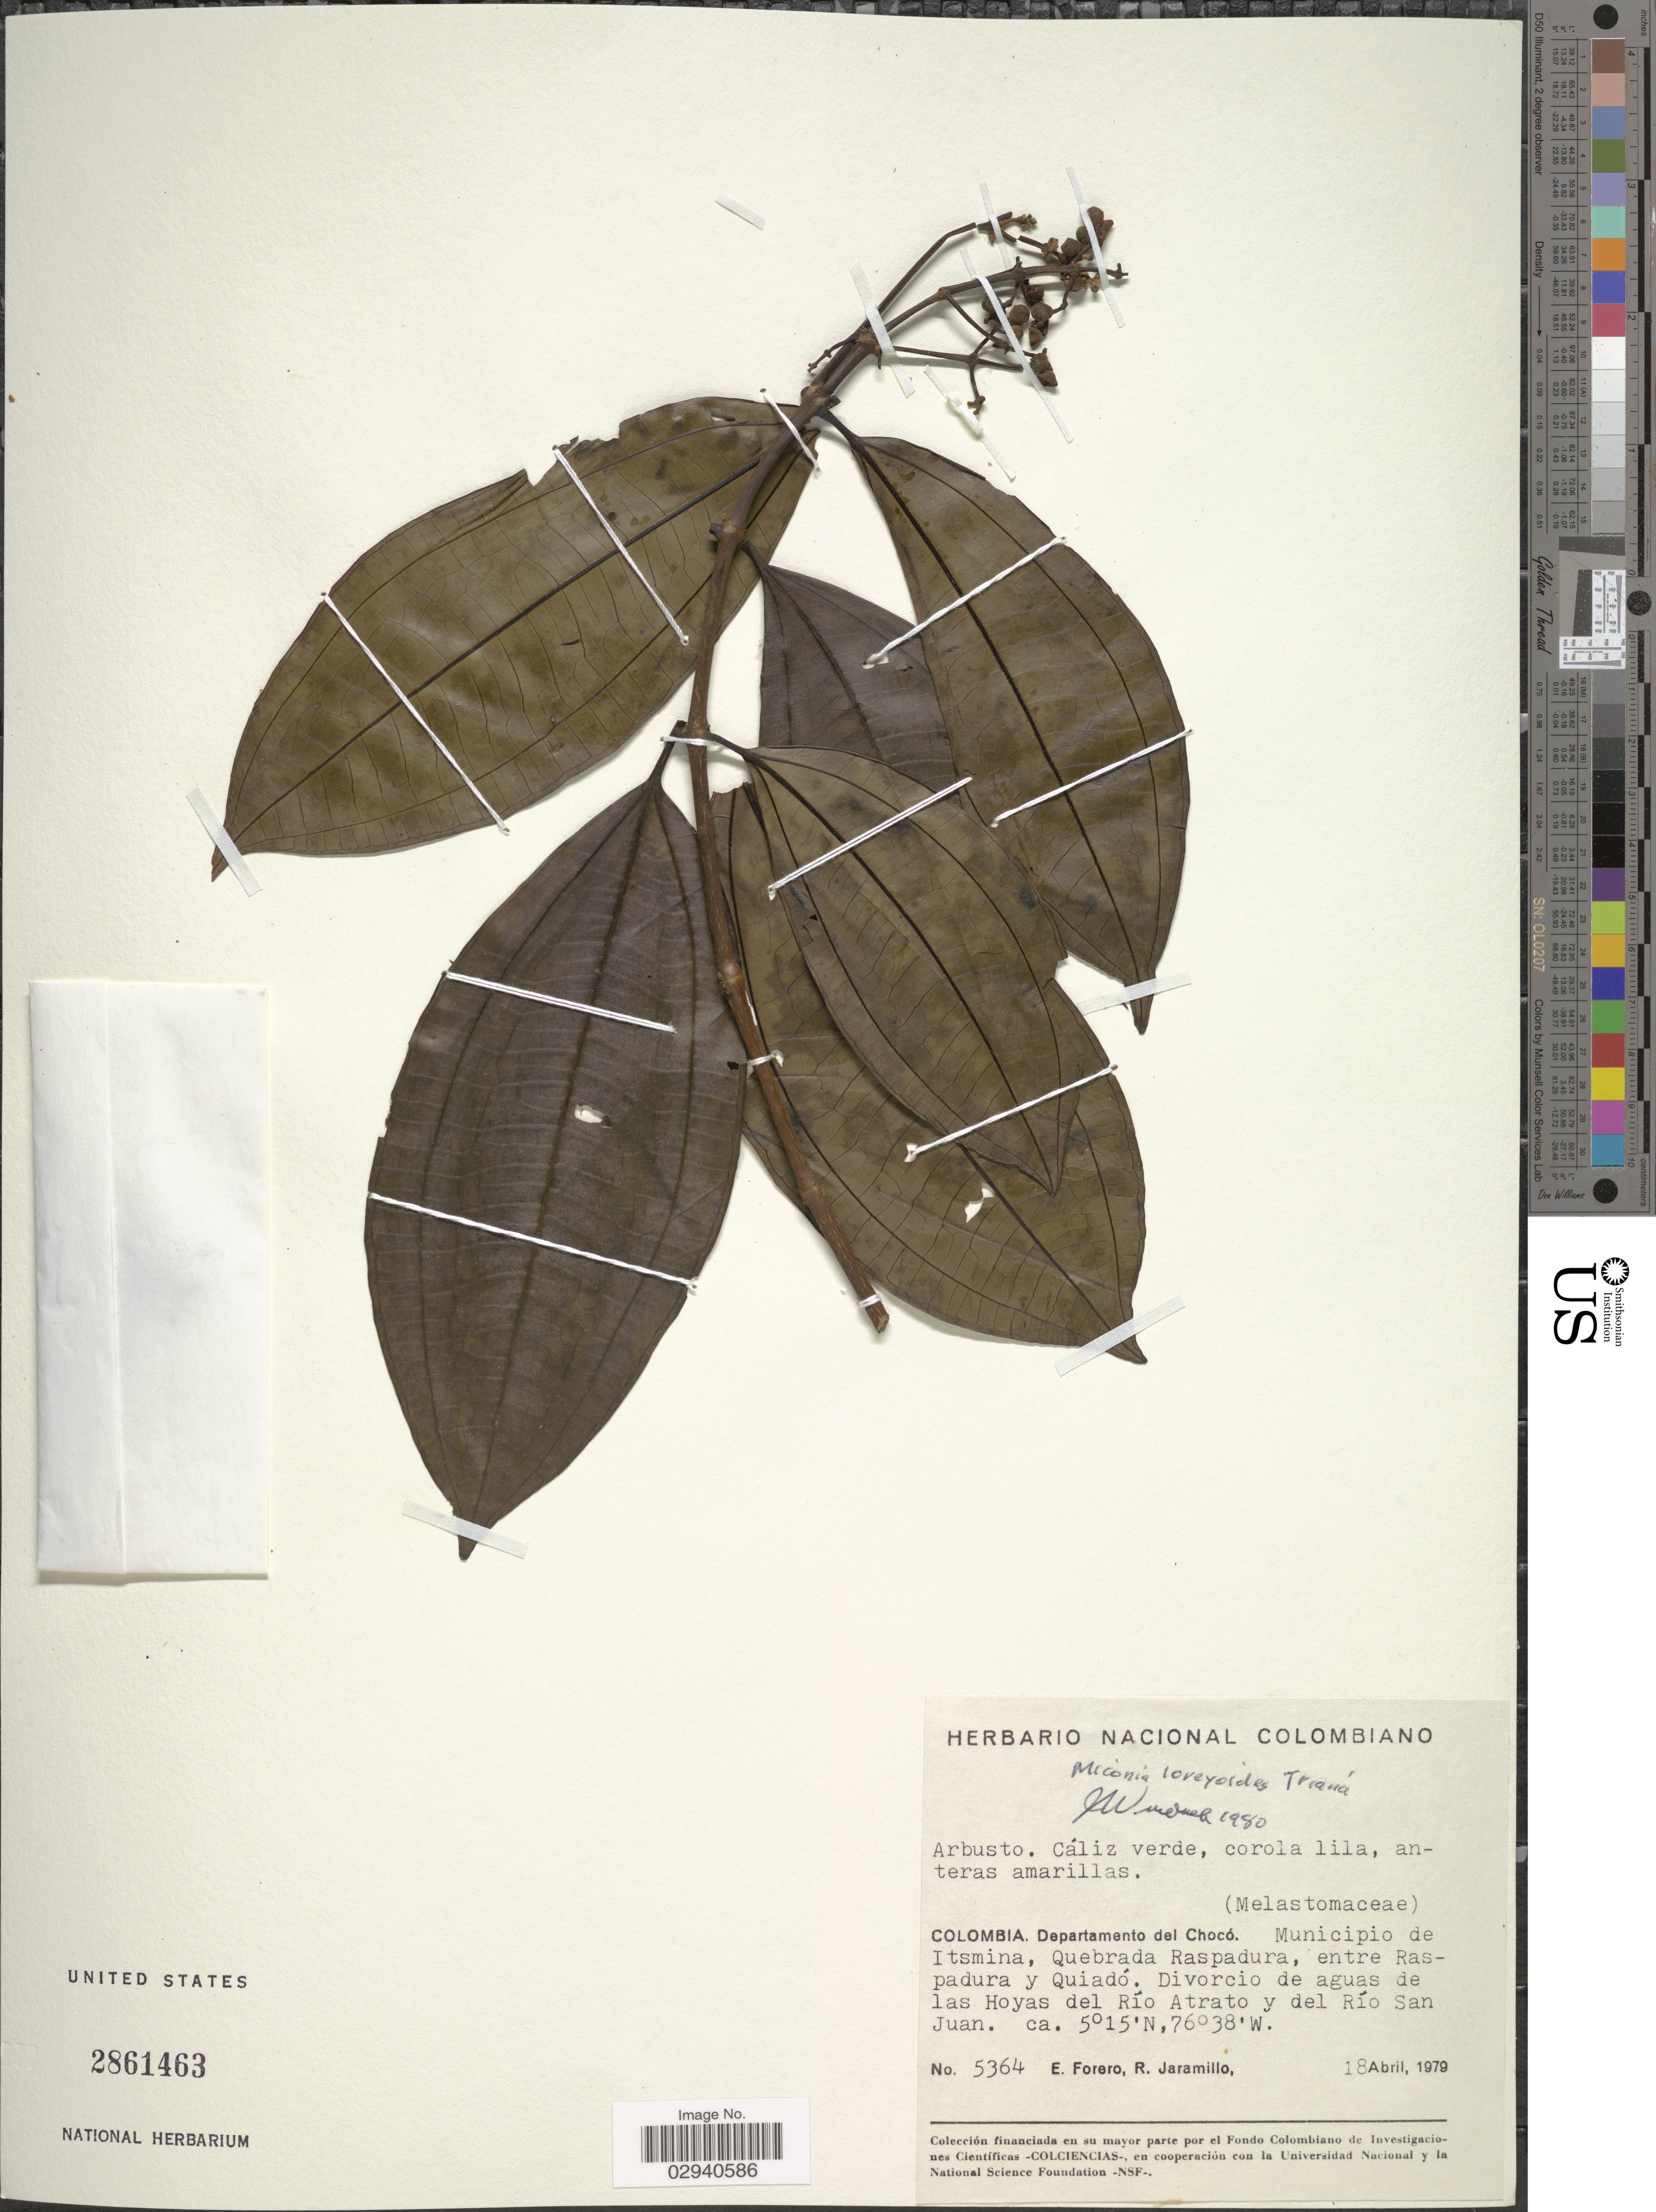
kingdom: Plantae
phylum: Tracheophyta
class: Magnoliopsida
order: Myrtales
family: Melastomataceae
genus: Miconia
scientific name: Miconia loreyoides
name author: Triana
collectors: E. Forero & R. Jaramillo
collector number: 5364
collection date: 1979-04-18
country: Colombia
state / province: Chocó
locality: Departamento del Chocó. Municipio de Itsmina, Quebrada Raspadura, entre Raspadura y Quiadó. Divorcio de aguas de las Hoyas del Río Atrato y del Río San Juan.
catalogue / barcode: US 2861463